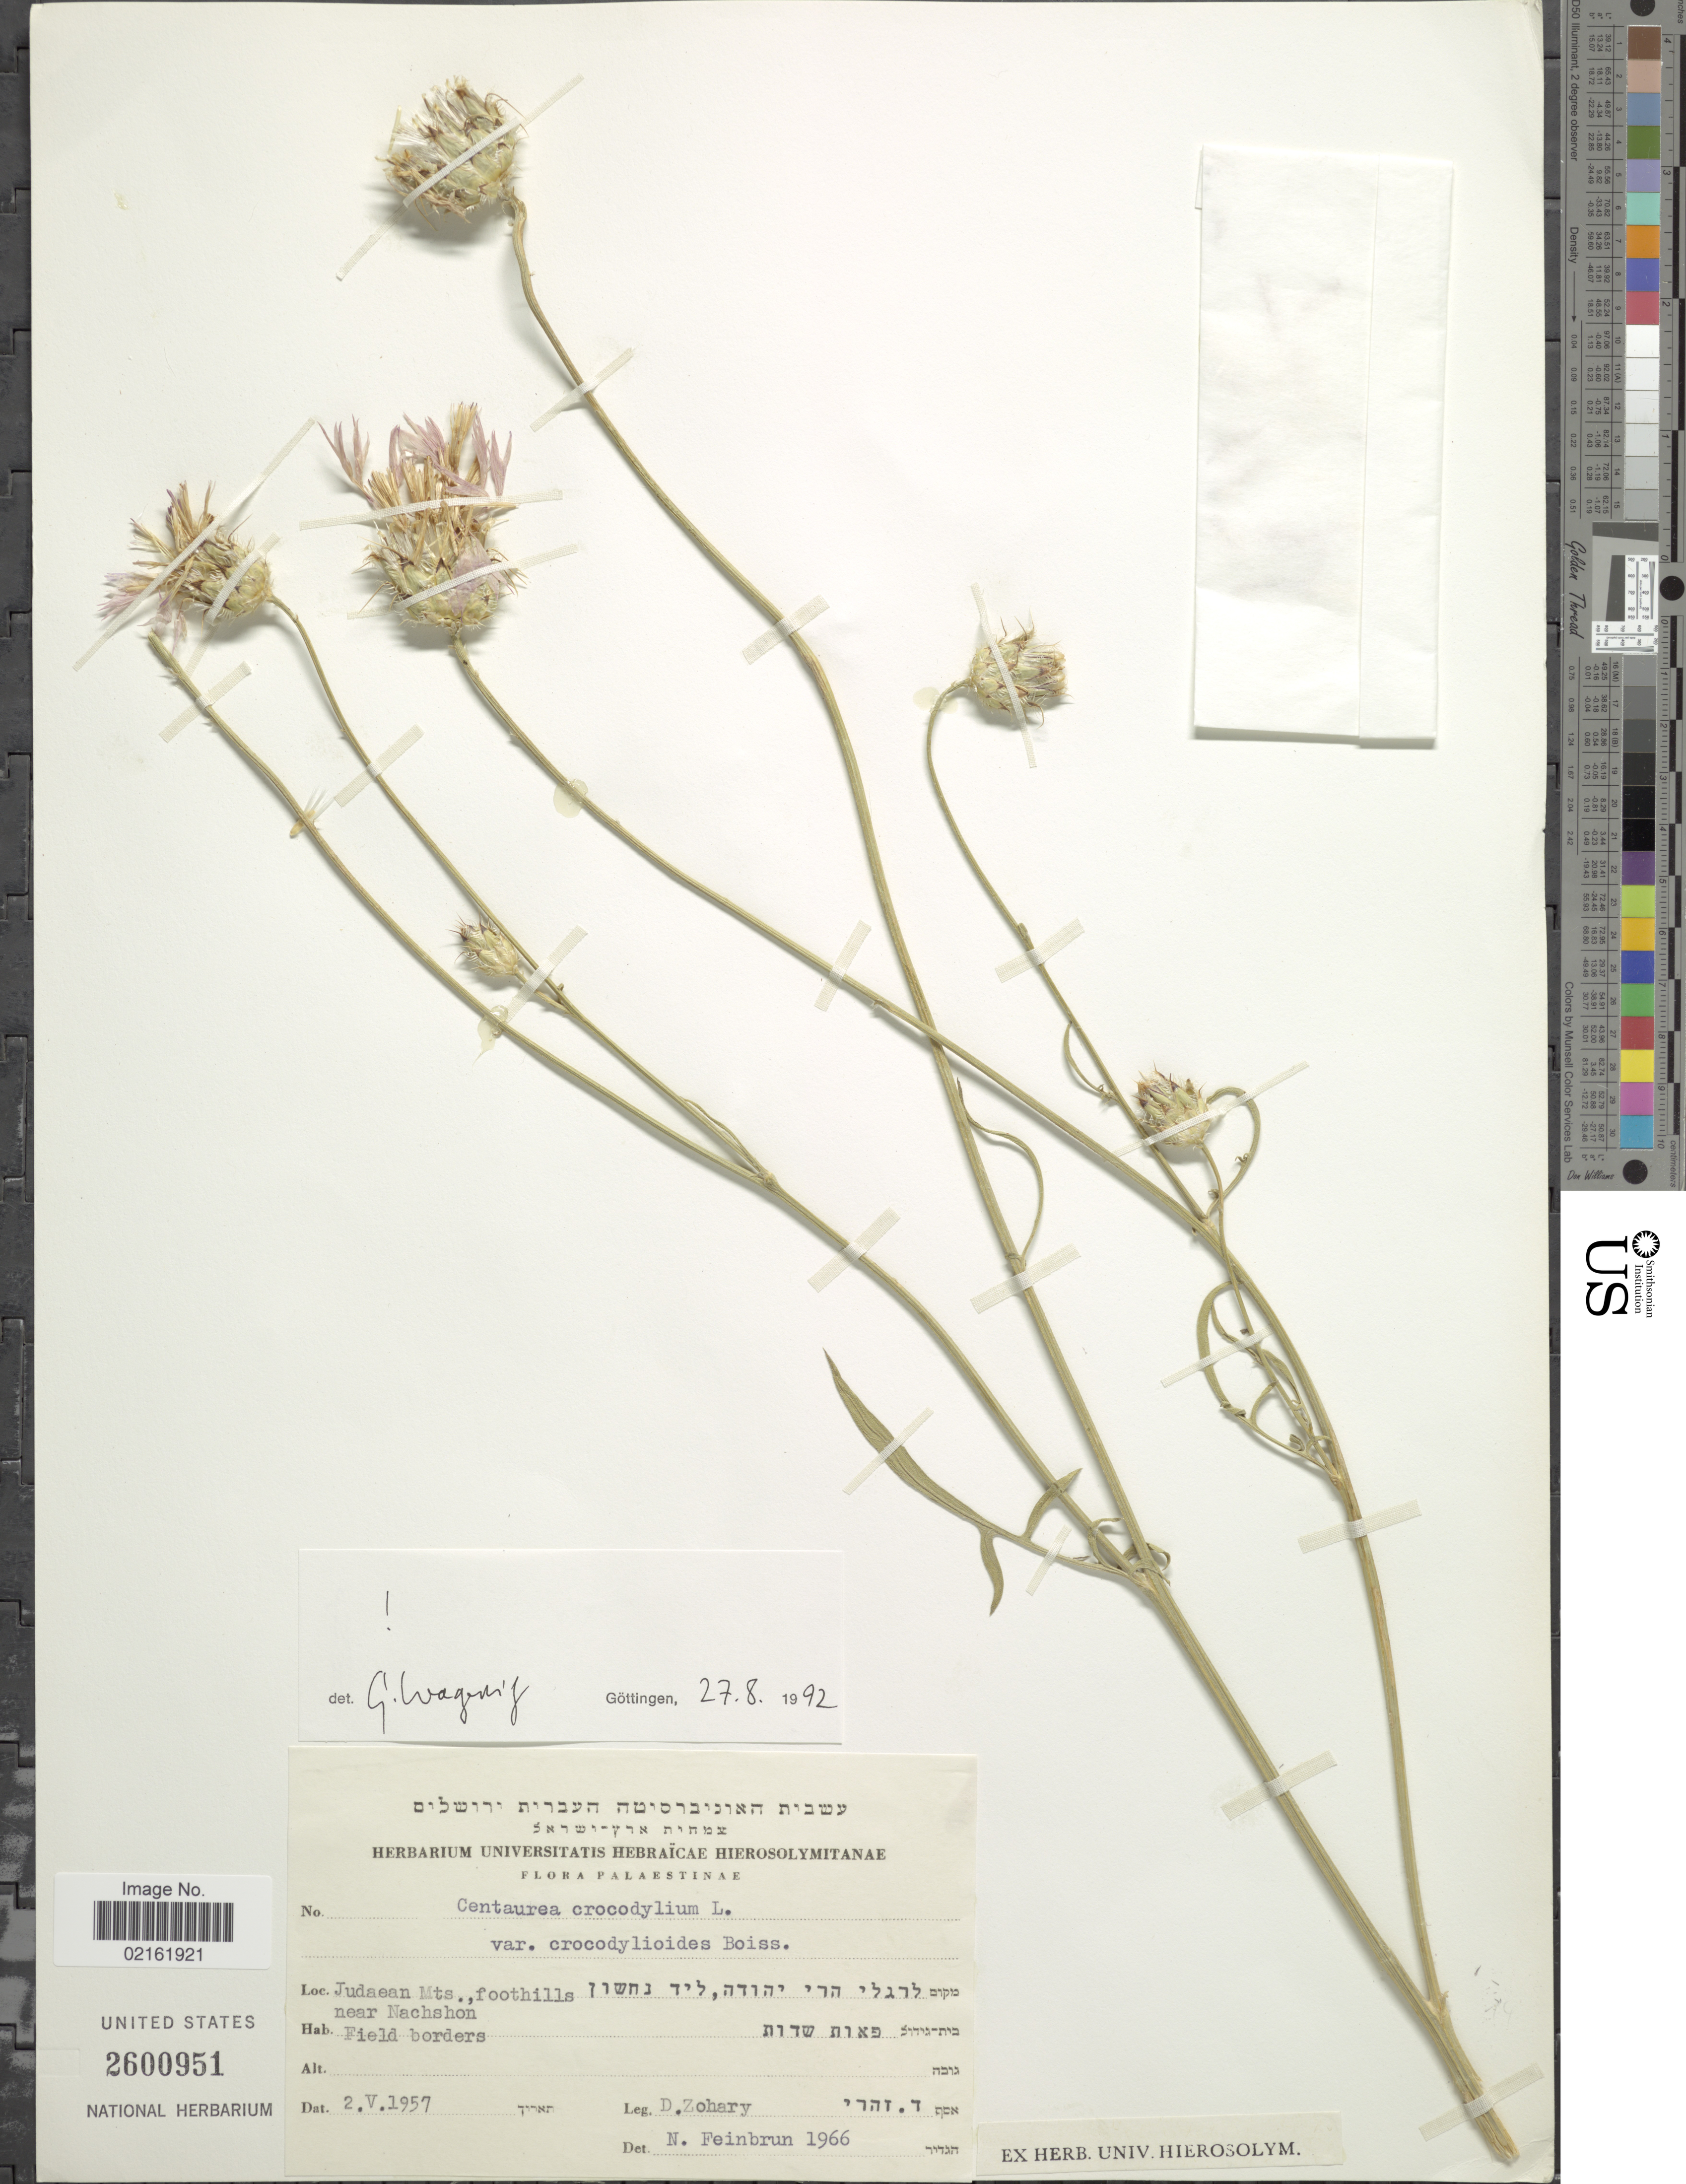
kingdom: Plantae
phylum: Tracheophyta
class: Magnoliopsida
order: Asterales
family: Asteraceae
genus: Centaurea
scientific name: Centaurea crocodylium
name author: L.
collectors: D. Zohary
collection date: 1957-05-02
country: Israel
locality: Palaestinae, Judaean Mts., foothills near Nachshon, Field Borders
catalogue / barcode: US 2600951